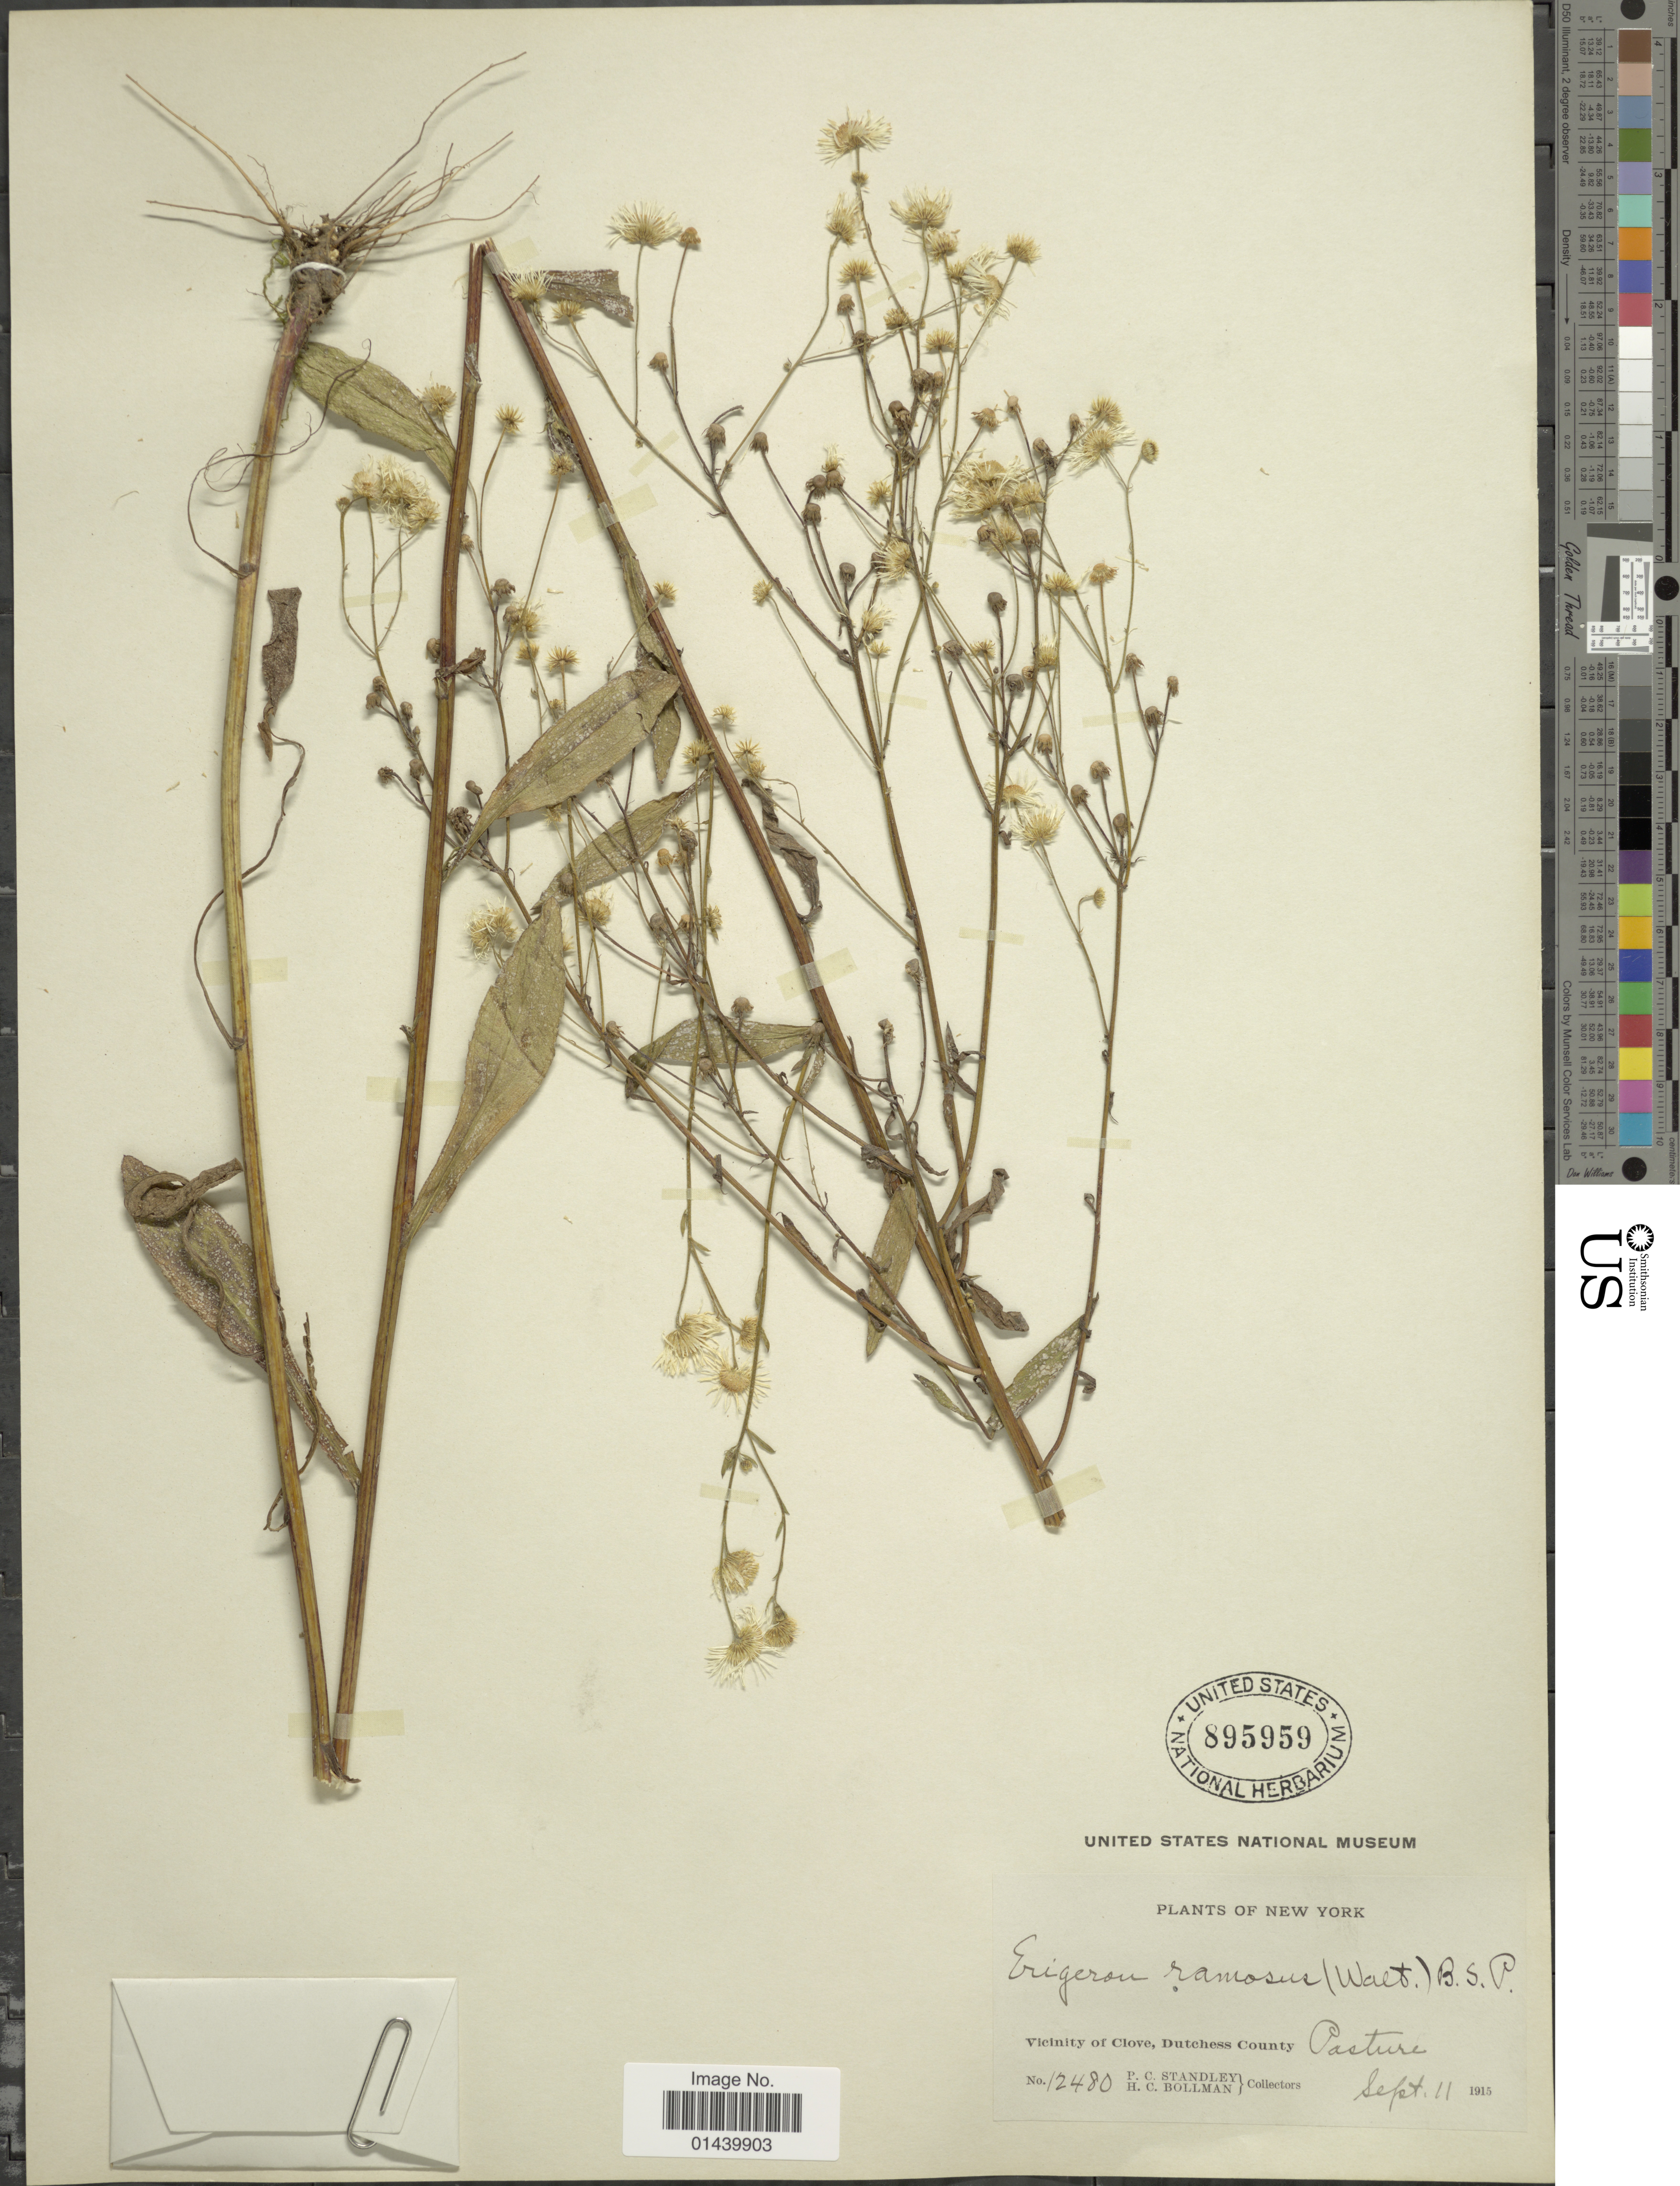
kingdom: Plantae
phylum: Tracheophyta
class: Magnoliopsida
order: Asterales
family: Asteraceae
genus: Erigeron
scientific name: Erigeron strigosus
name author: Muhl. ex Willd.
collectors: P. C. Standley & H. C. Bollman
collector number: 12480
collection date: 1915-09-11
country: United States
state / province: New York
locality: Vicinity of Clove, Dutchess County Pasture.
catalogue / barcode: US 895959